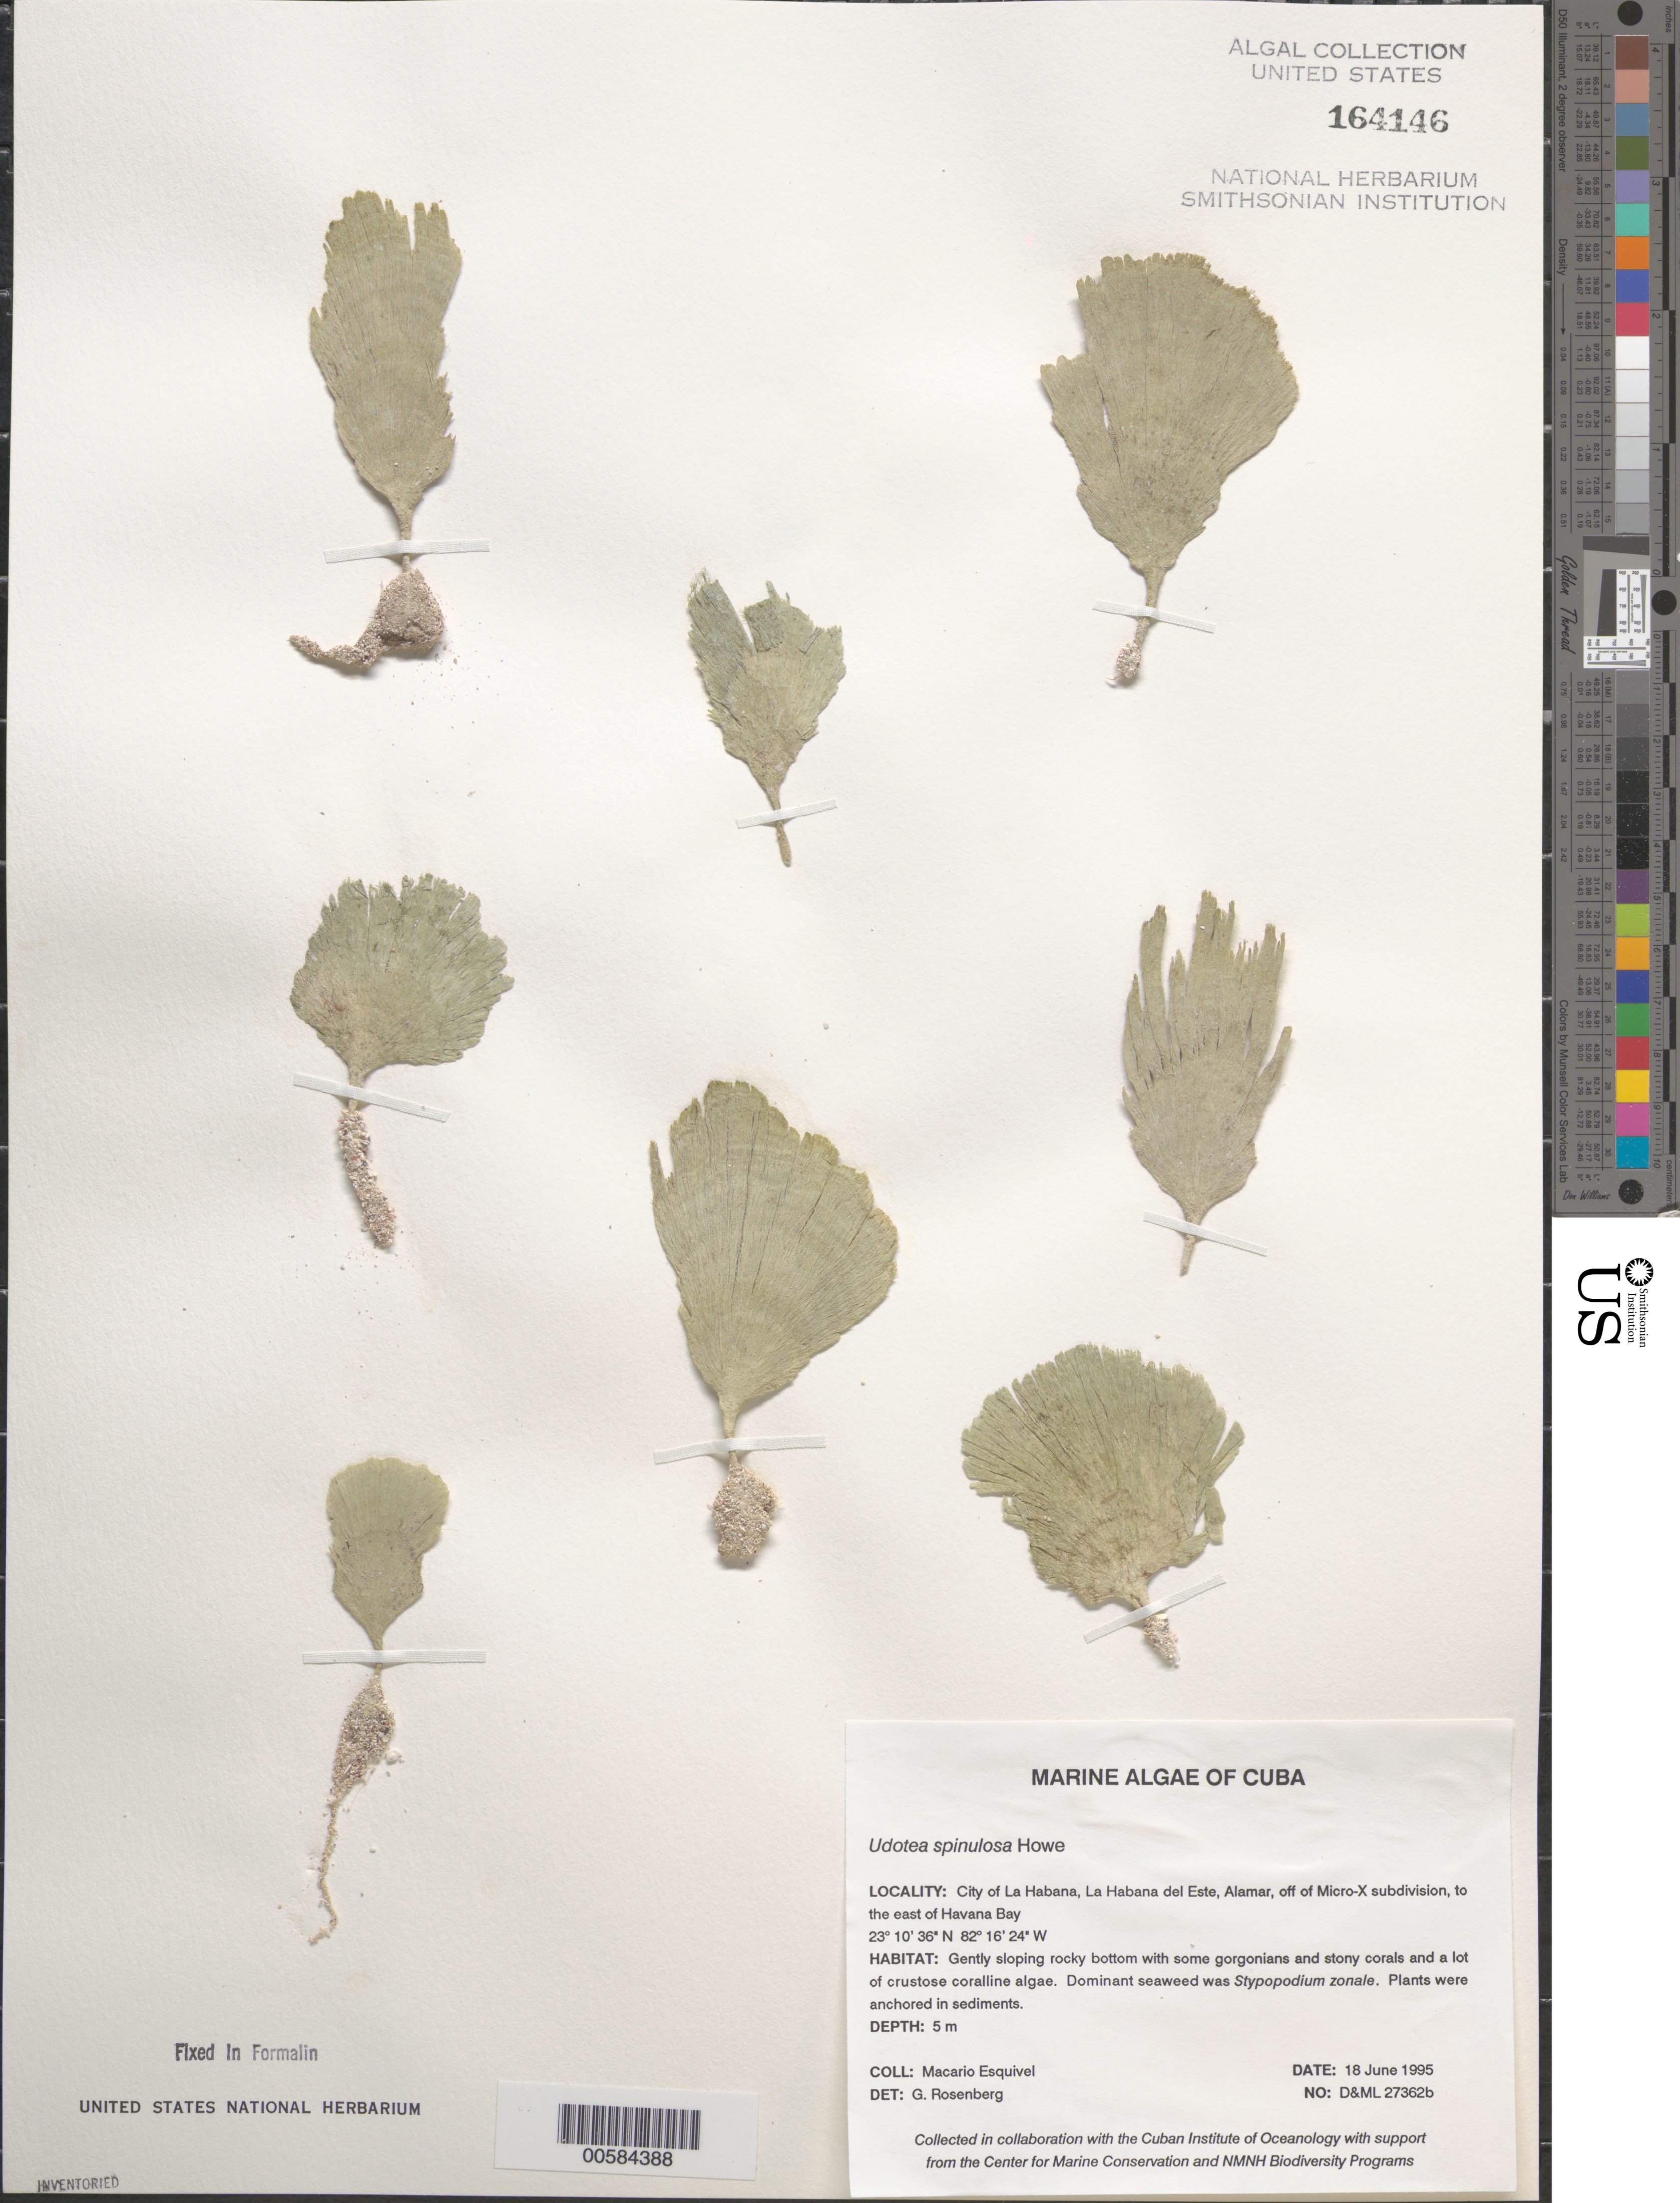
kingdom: Plantae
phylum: Chlorophyta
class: Ulvophyceae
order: Bryopsidales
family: Udoteaceae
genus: Udotea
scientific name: Udotea spinulosa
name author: M. Howe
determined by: Rosenberg, G.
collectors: M. Esquivel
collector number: D&ML 27362b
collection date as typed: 18 Jun 1995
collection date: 1995-06-18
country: Cuba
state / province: La Habana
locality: La Habana, La Habana del Este, Alamar, east of Havana Bay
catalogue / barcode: US 164146